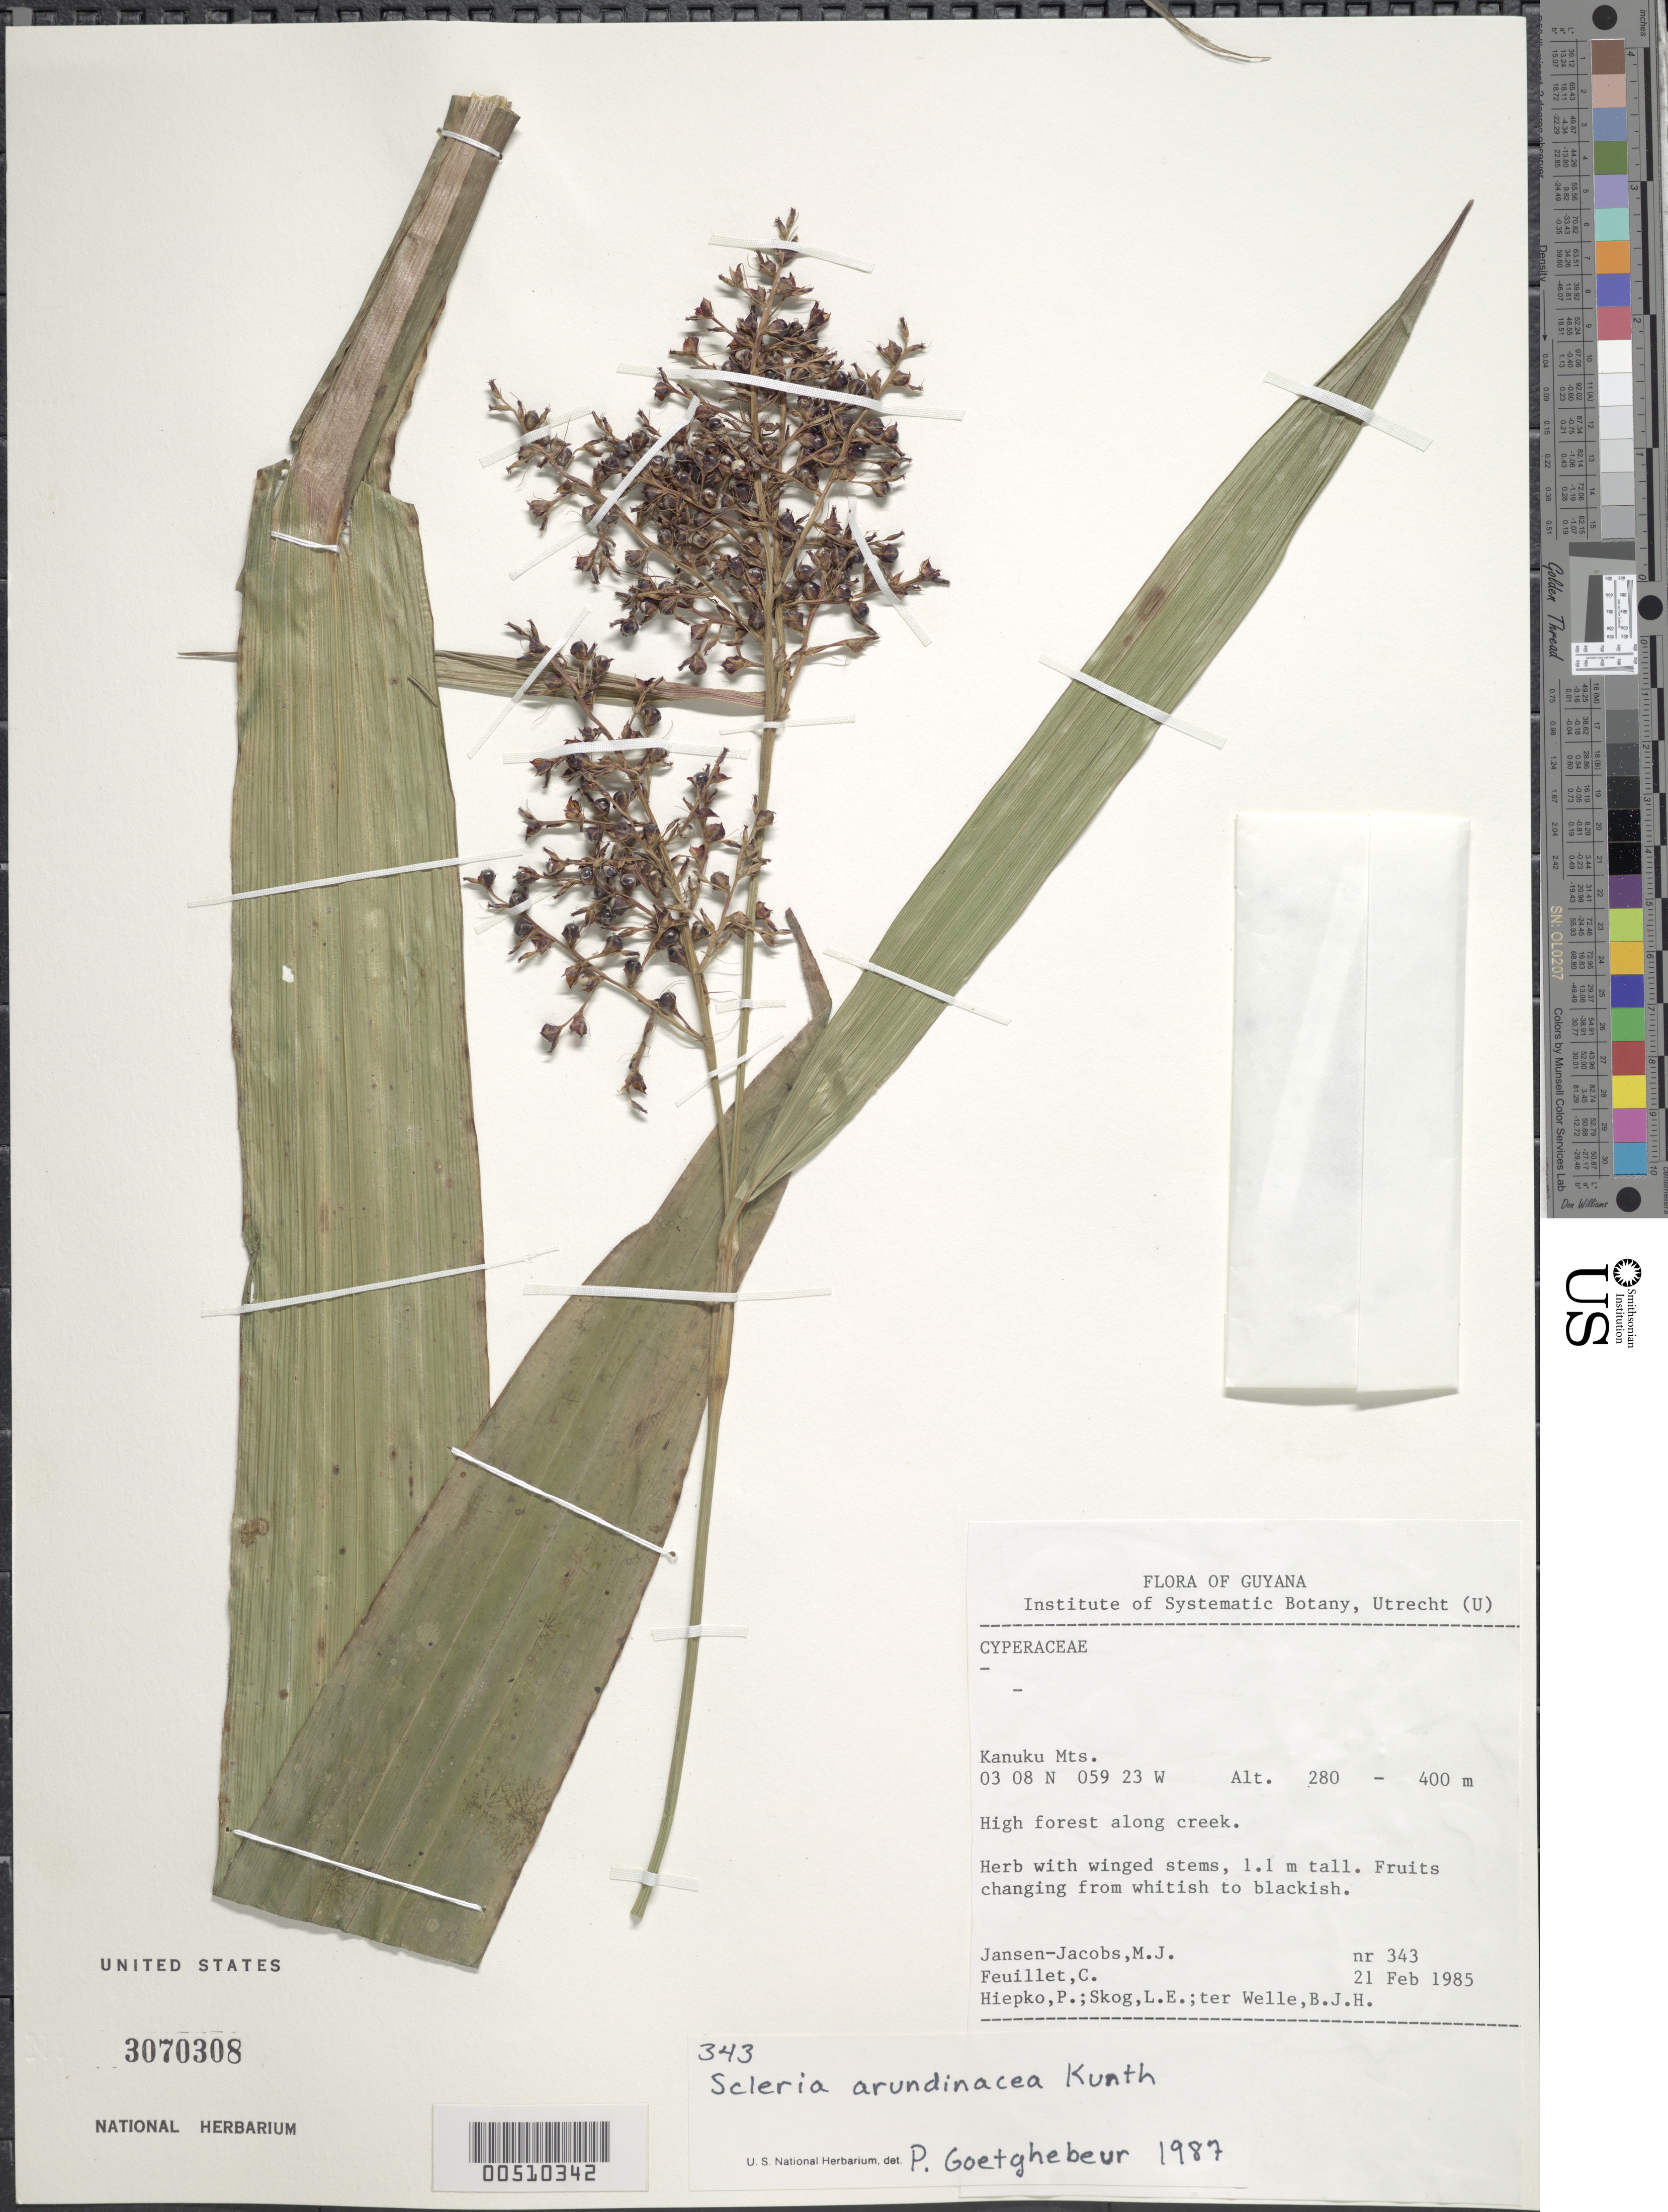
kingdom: Plantae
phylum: Tracheophyta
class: Liliopsida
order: Poales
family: Cyperaceae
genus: Scleria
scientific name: Scleria latifolia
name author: Sw.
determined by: Strong, Mark T., (BOT), Smithsonian Institution - National Museum of Natural History (UNITED STATES)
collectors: M. J. Jansen-Jacobs, C. Feuillet, P. H. Hiepko & L. E. Skog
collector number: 343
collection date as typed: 21 Feb 1985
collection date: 1985-02-21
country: Guyana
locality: Kanuku Mountains.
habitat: High forest along creek.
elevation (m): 280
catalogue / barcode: US 3070308